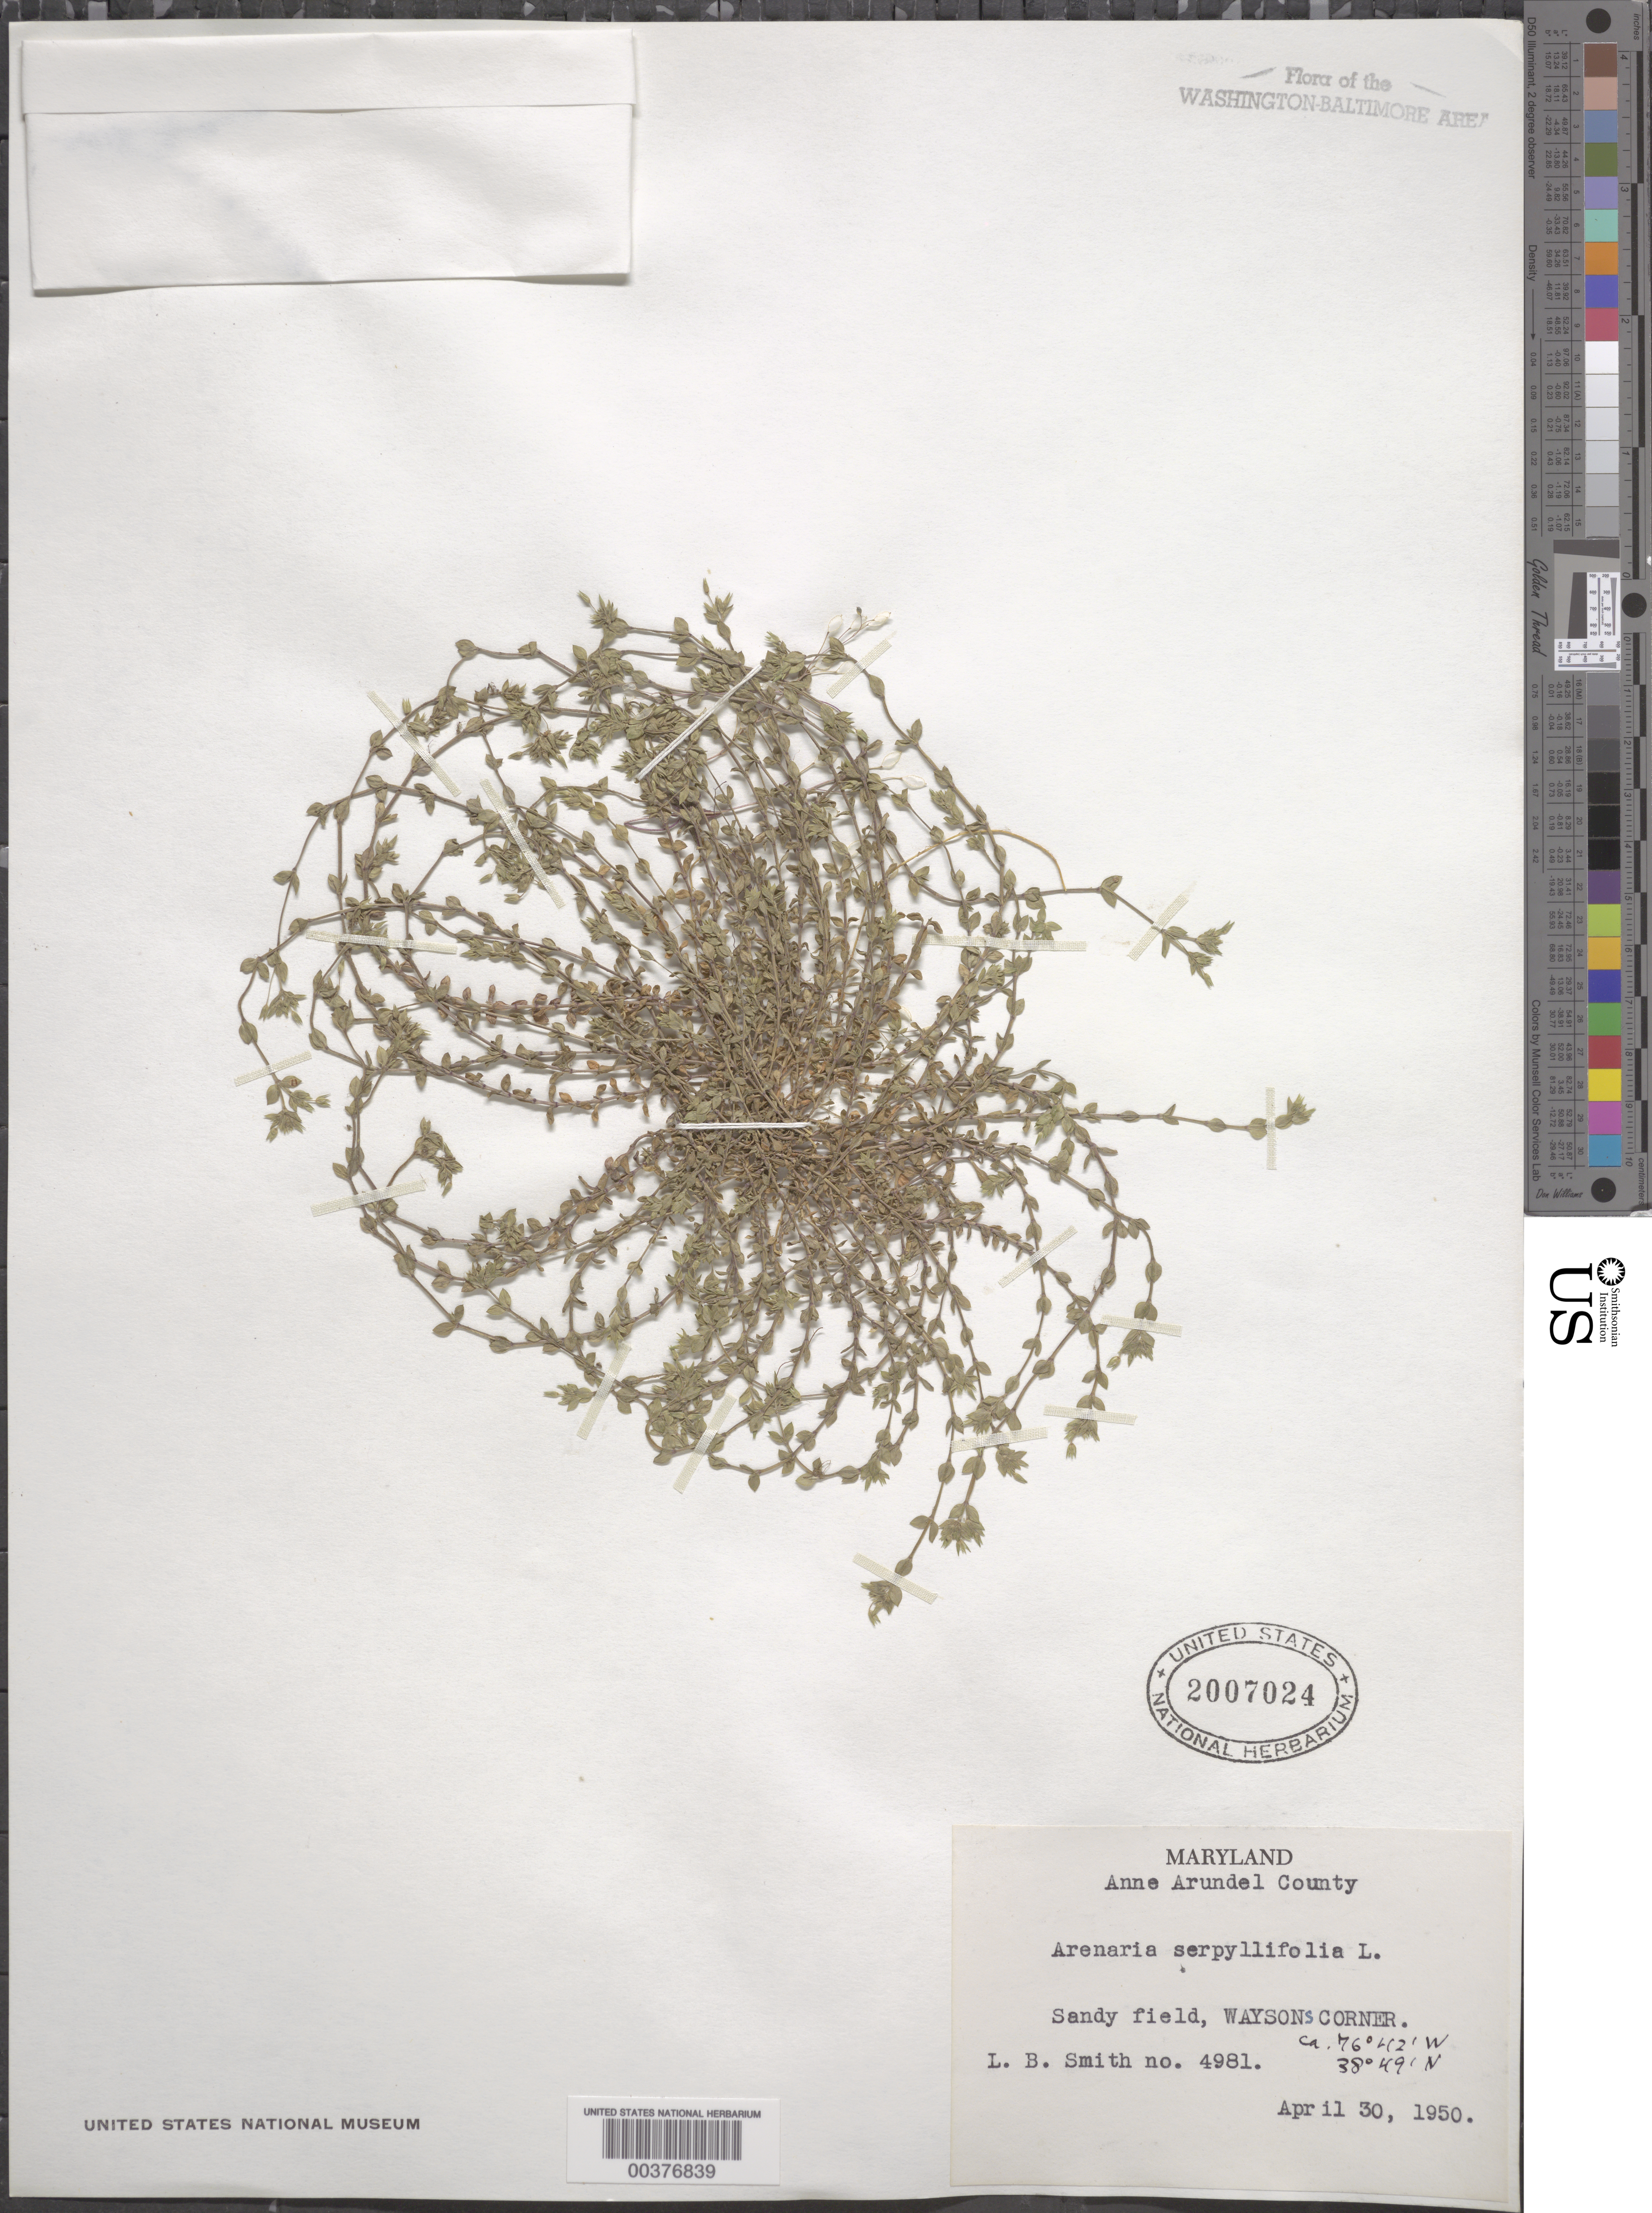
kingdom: Plantae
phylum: Tracheophyta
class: Magnoliopsida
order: Caryophyllales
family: Caryophyllaceae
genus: Arenaria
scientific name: Arenaria serpyllifolia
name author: L.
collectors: L. Smith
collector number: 4981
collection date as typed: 30 Apr 1950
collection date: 1950-04-30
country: United States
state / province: Maryland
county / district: Anne Arundel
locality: Waysons corner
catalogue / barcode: US 2007024